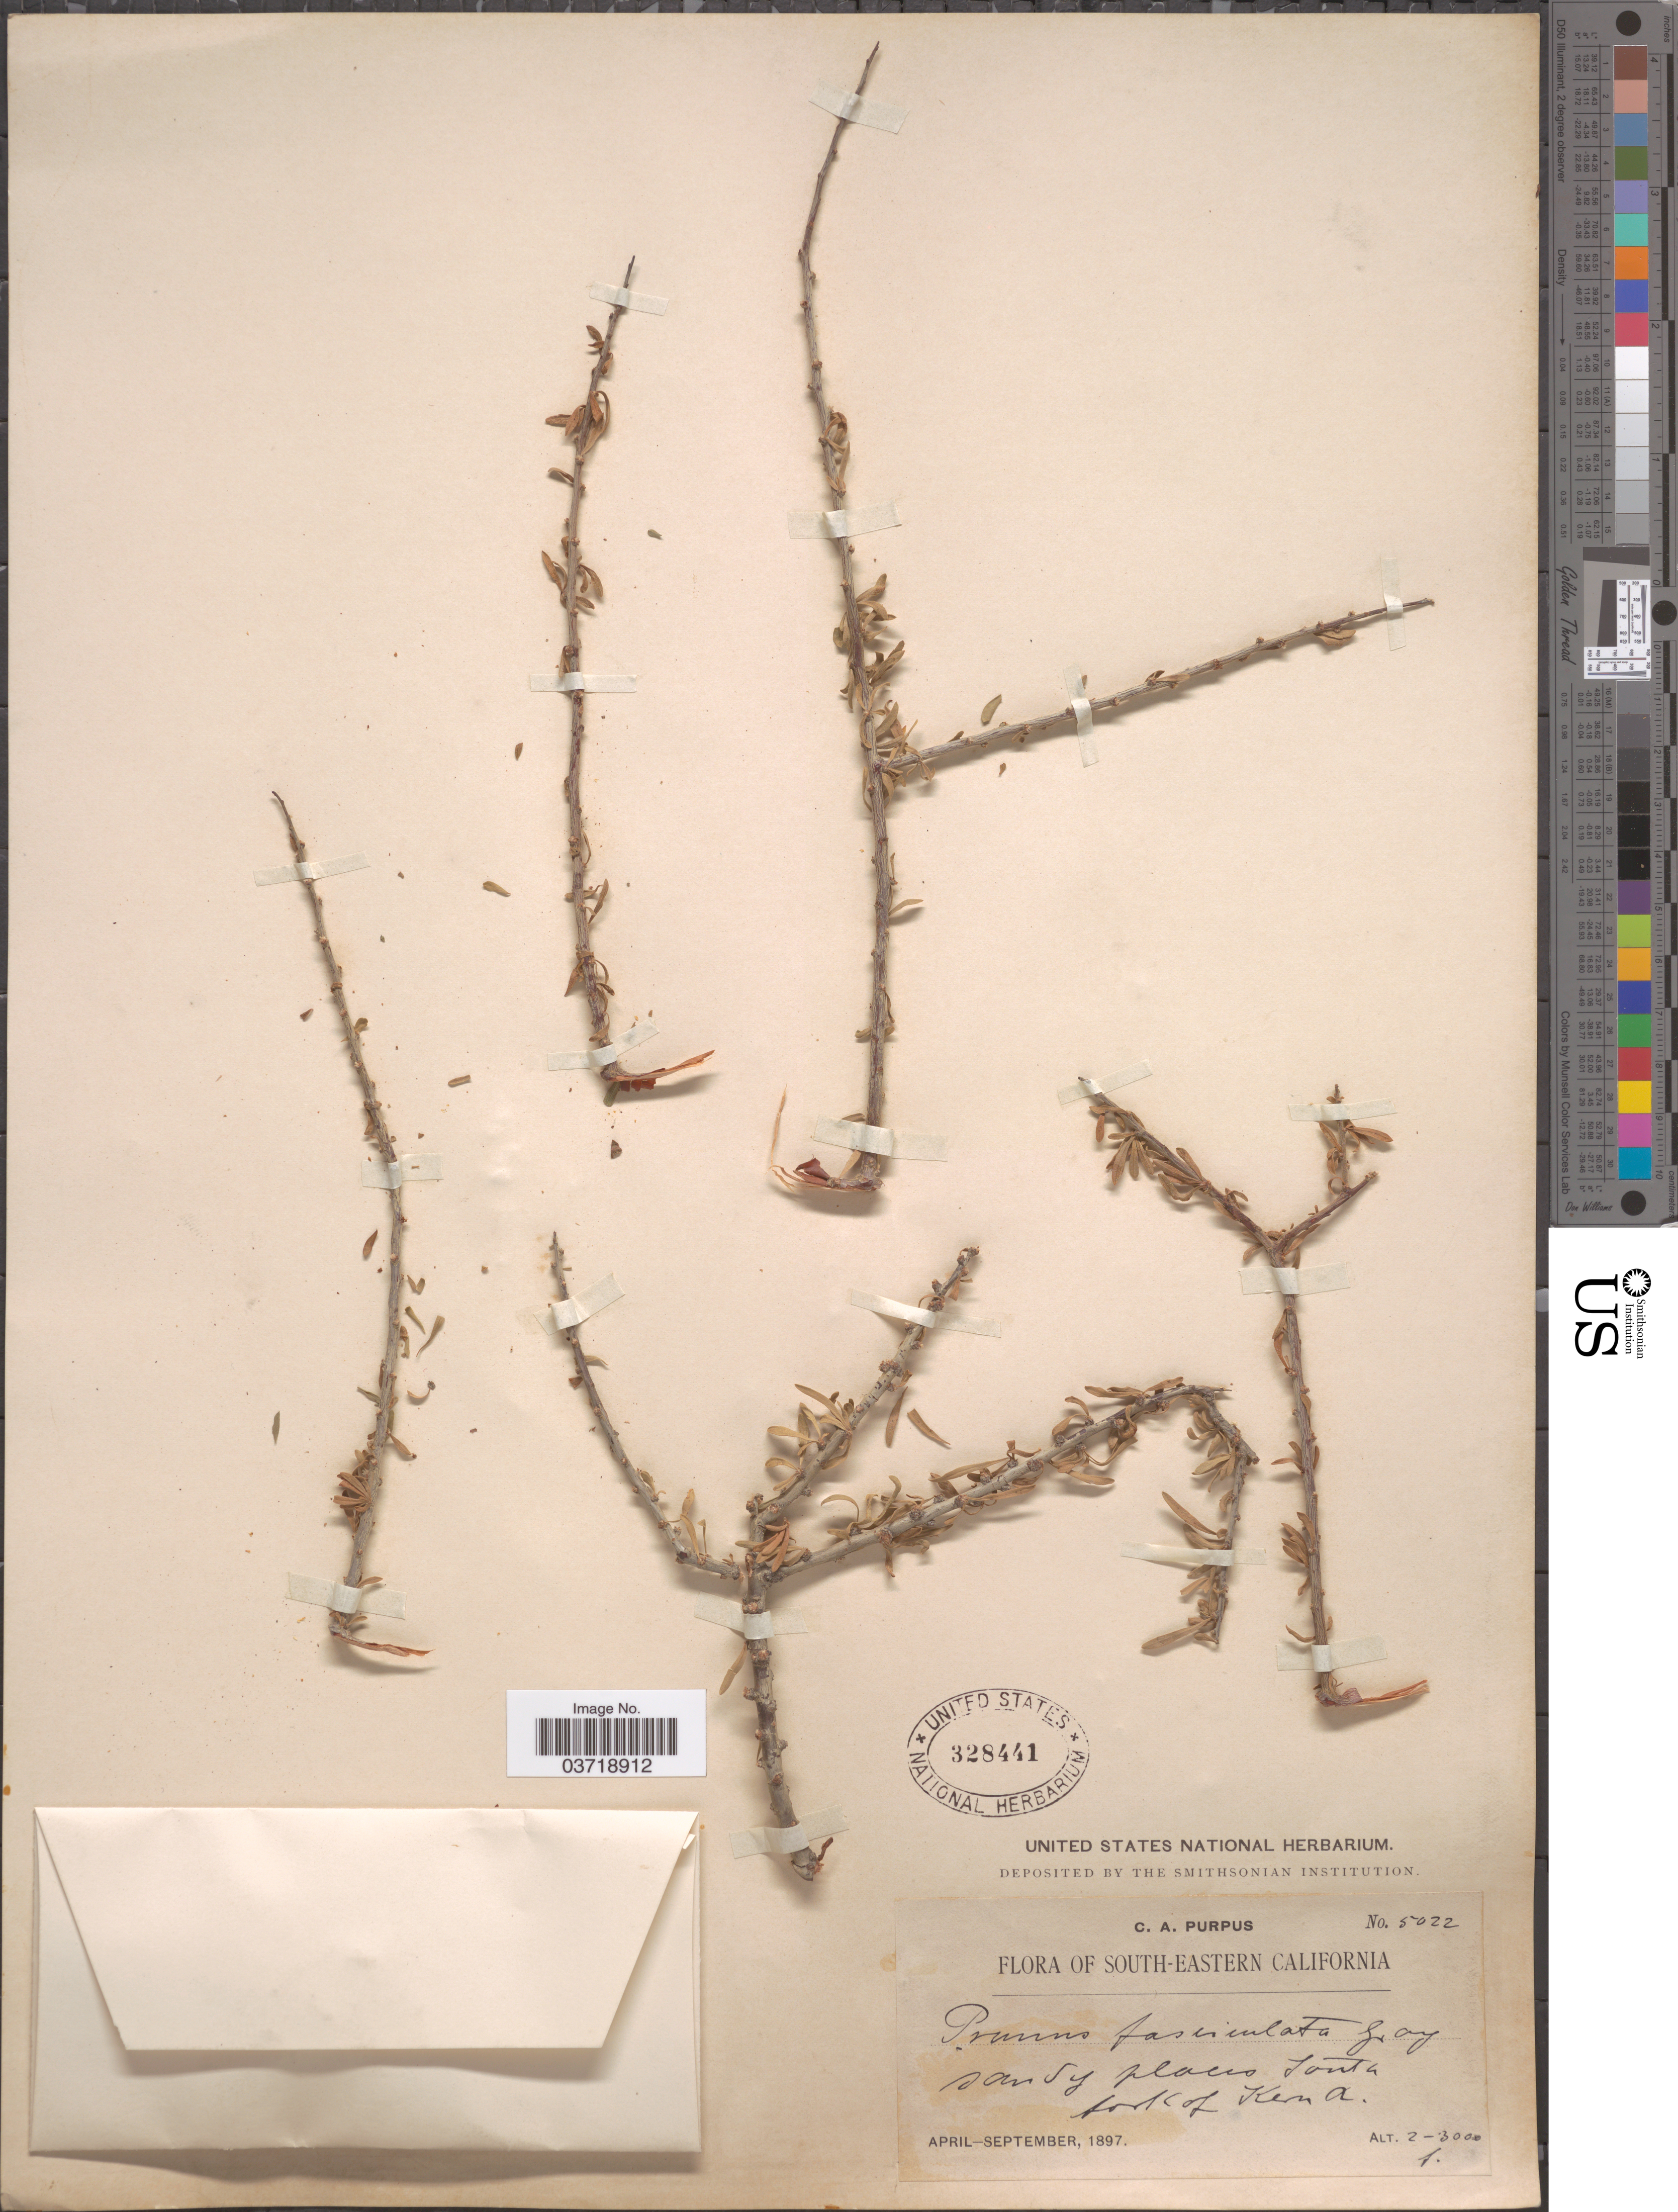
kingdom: Plantae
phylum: Tracheophyta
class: Magnoliopsida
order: Rosales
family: Rosaceae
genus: Prunus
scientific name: Prunus fasciculata var. fasciculata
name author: (Torr.) A. Gray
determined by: Strong, Mark T., (BOT), Smithsonian Institution - National Museum of Natural History (UNITED STATES)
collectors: C. A. Purpus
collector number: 5022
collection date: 1897-04/1897-09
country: United States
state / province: California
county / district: Kern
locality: South-eastern California. Sandy places south fork of Kern R.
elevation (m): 610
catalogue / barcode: US 328441